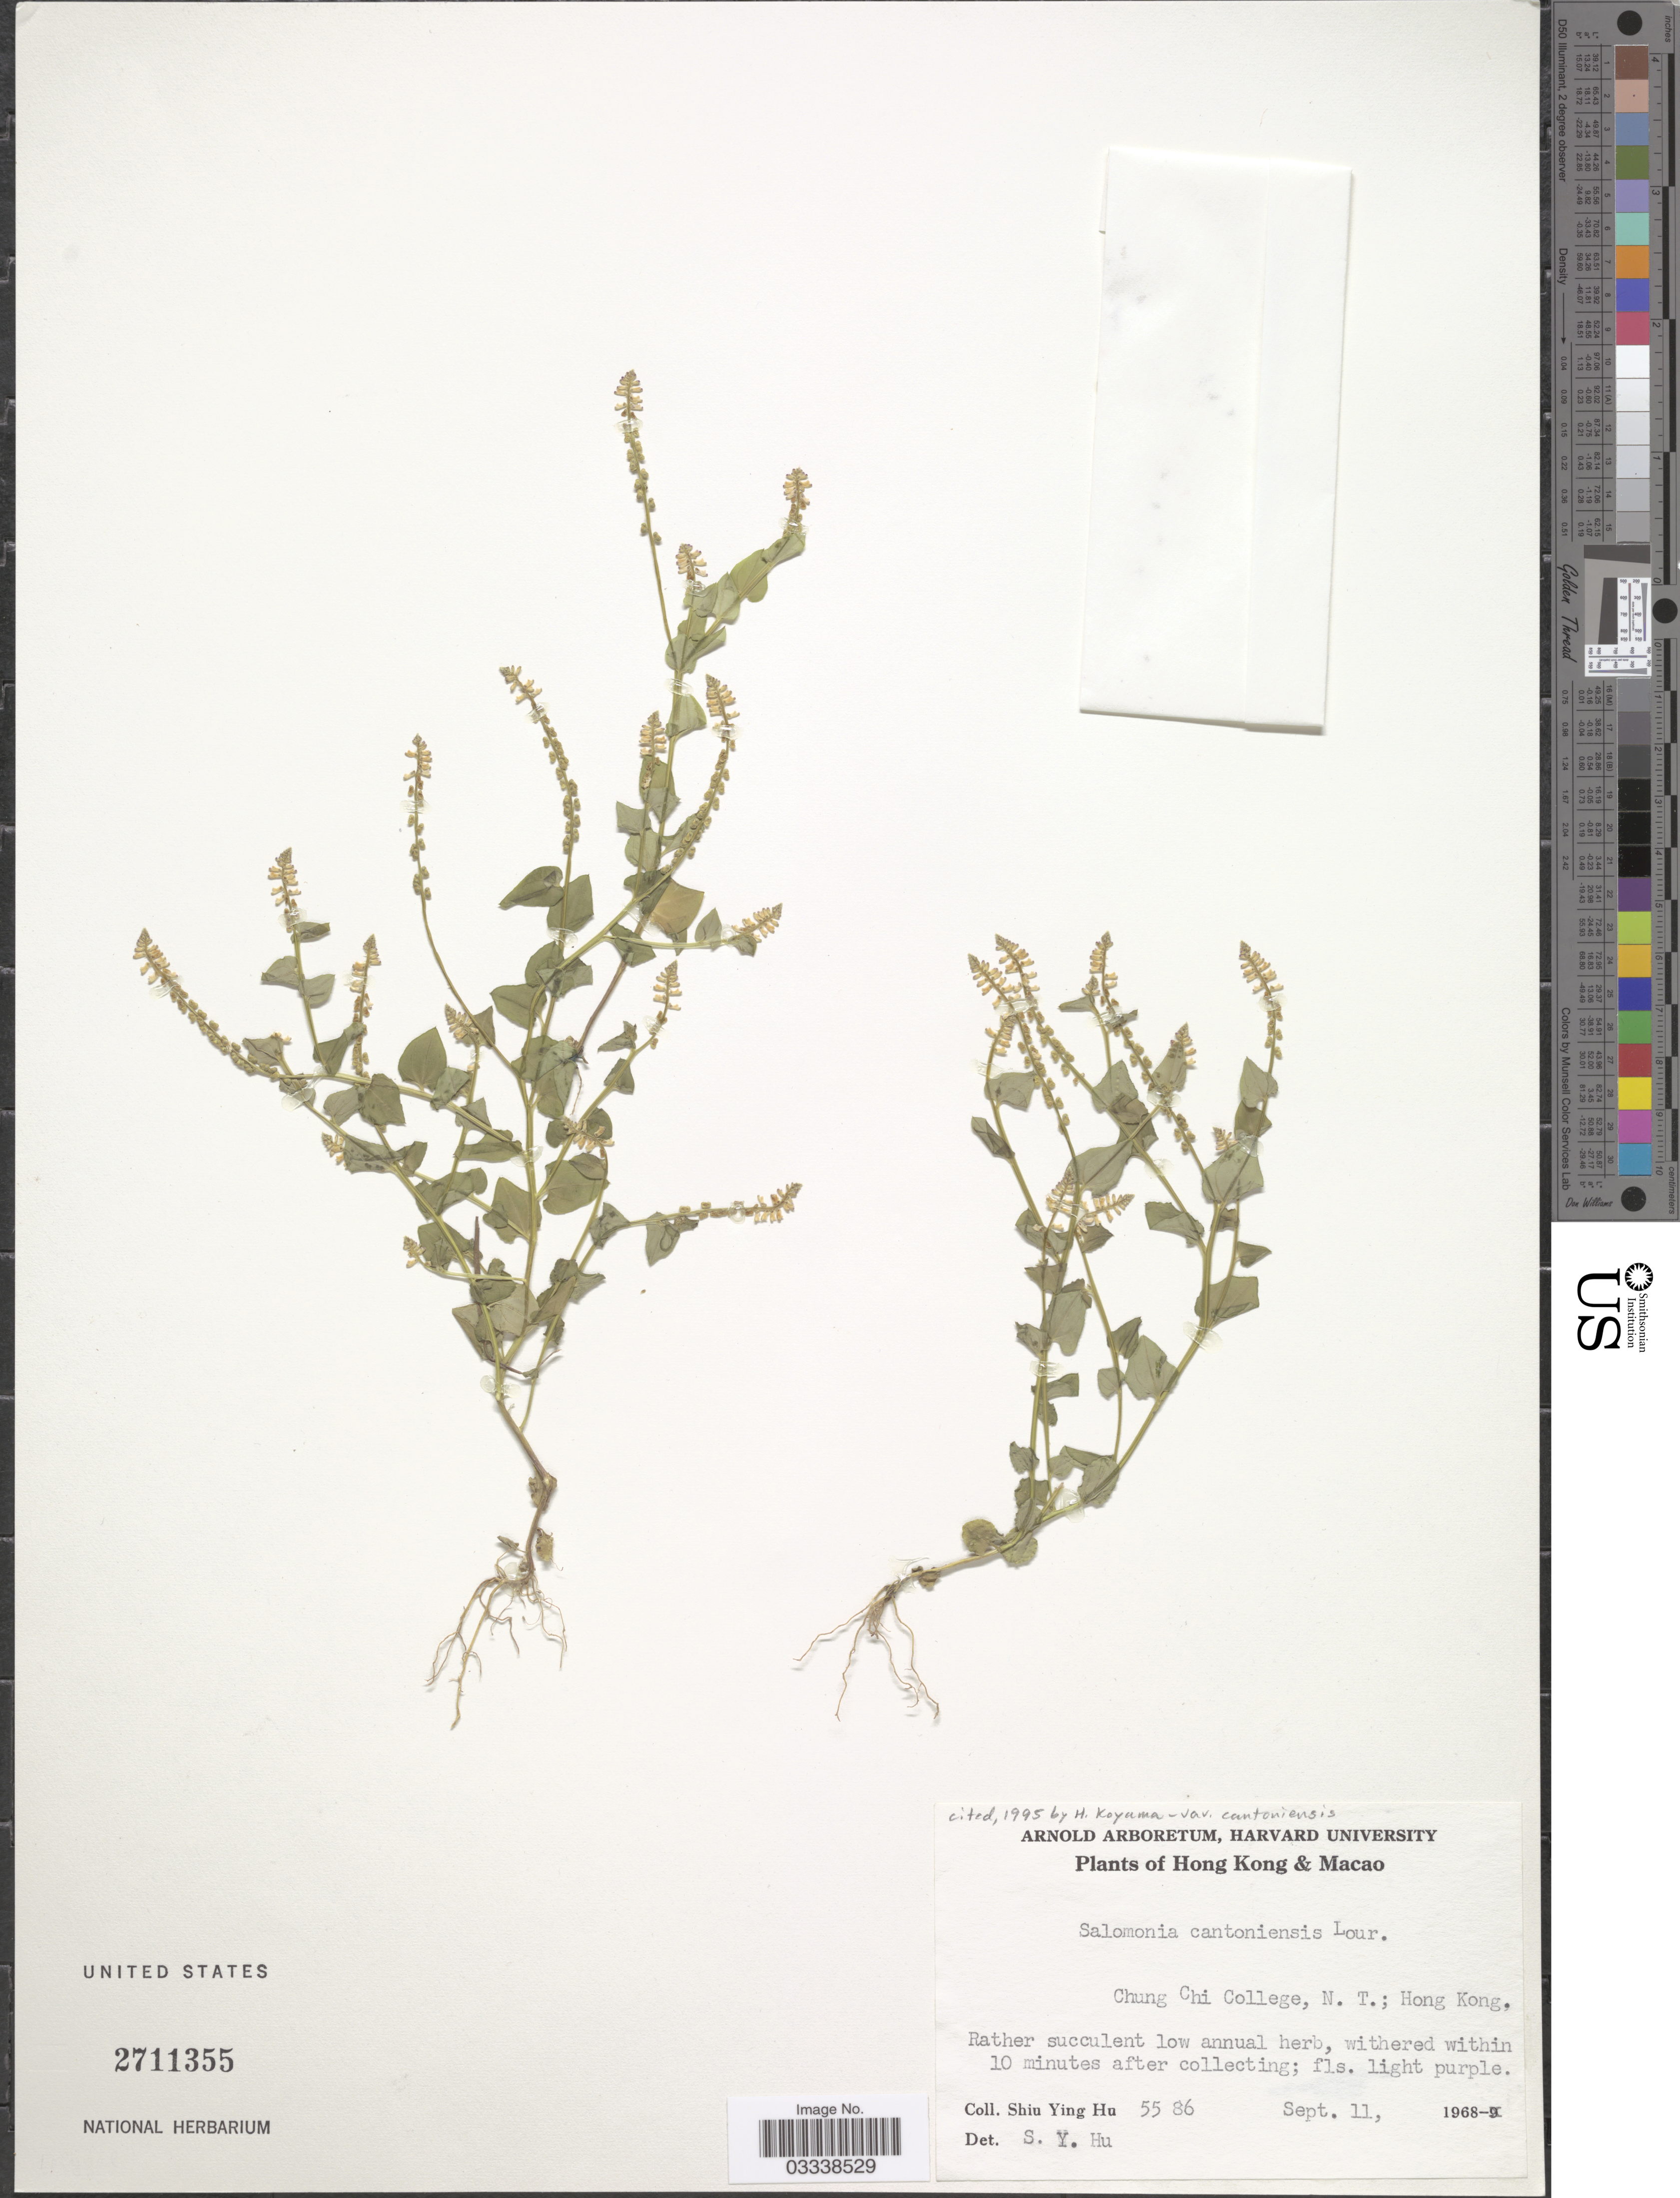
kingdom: Plantae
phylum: Tracheophyta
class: Magnoliopsida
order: Fabales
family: Polygalaceae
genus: Salomonia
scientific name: Salomonia cantoniensis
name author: Lour.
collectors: S. Y. Hu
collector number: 5586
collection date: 1968-09-11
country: China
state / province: Hong Kong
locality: Chung Chi College, N.T.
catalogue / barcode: US 2711355